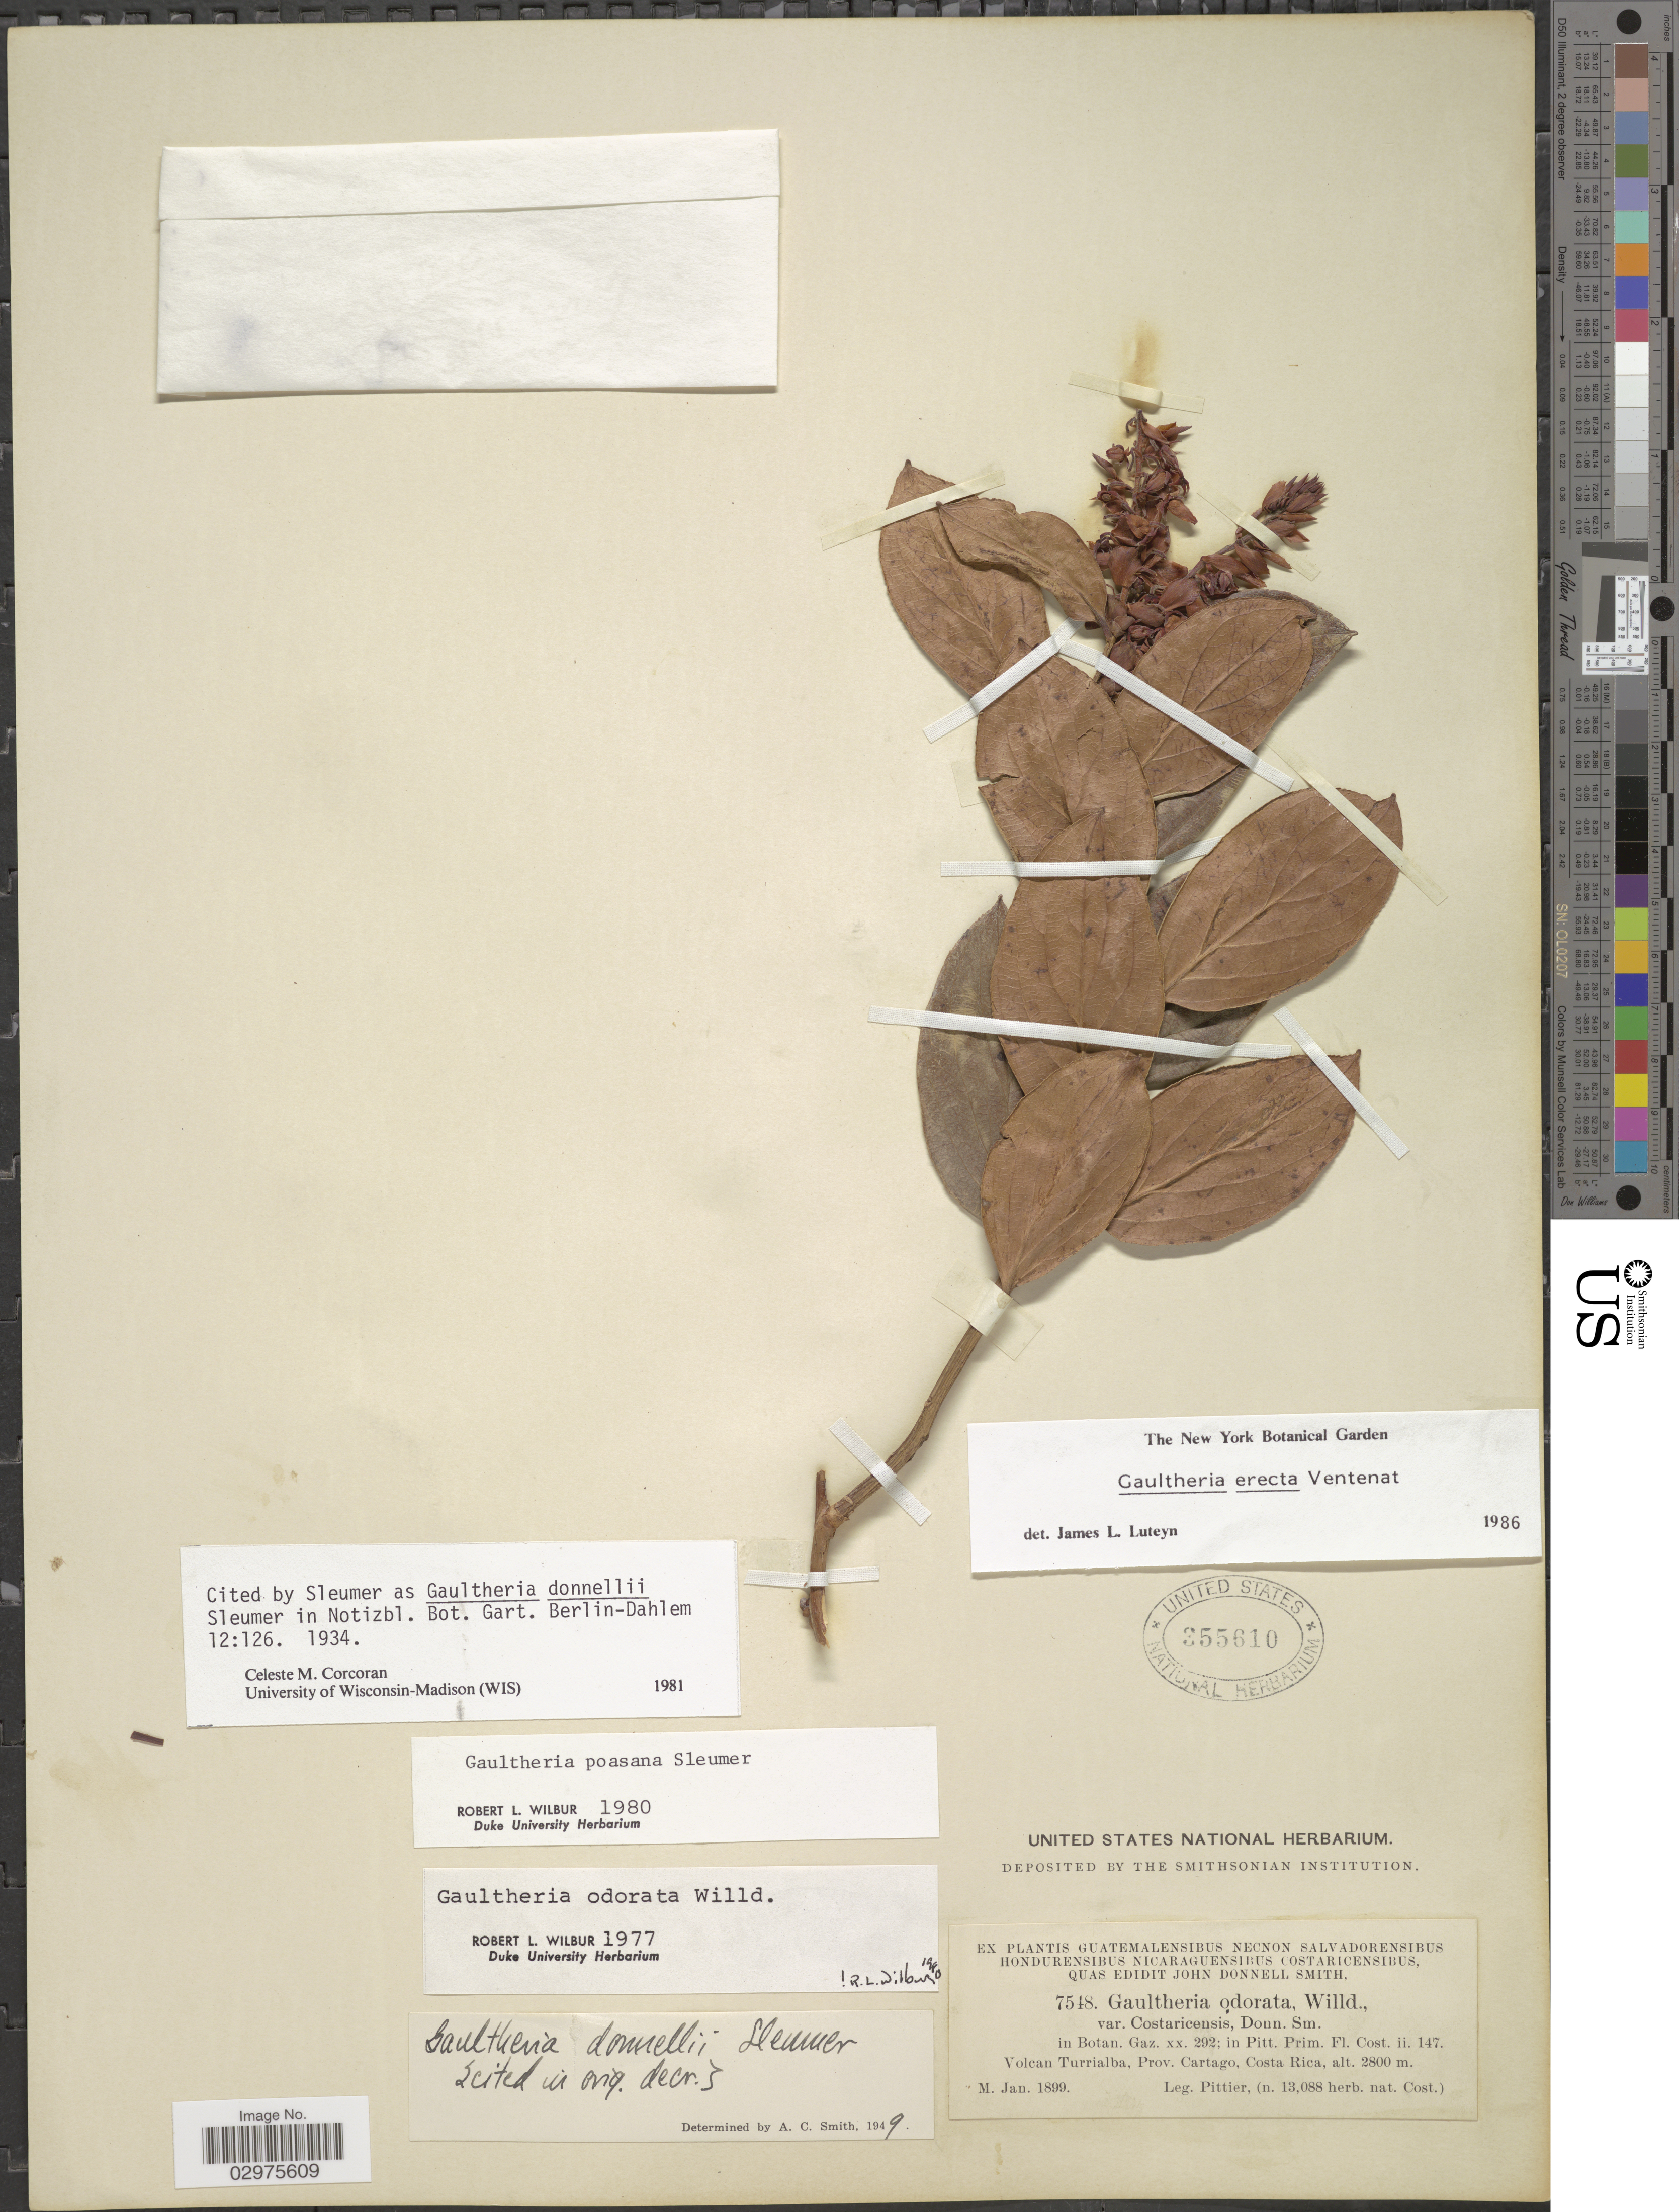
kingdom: Plantae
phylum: Tracheophyta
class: Magnoliopsida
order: Ericales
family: Ericaceae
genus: Gaultheria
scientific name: Gaultheria erecta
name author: Vent.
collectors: Pittier, --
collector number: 7548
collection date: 1899-01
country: Costa Rica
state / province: Cartago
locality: Volcan Turrialba.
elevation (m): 2800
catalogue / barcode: US 355610